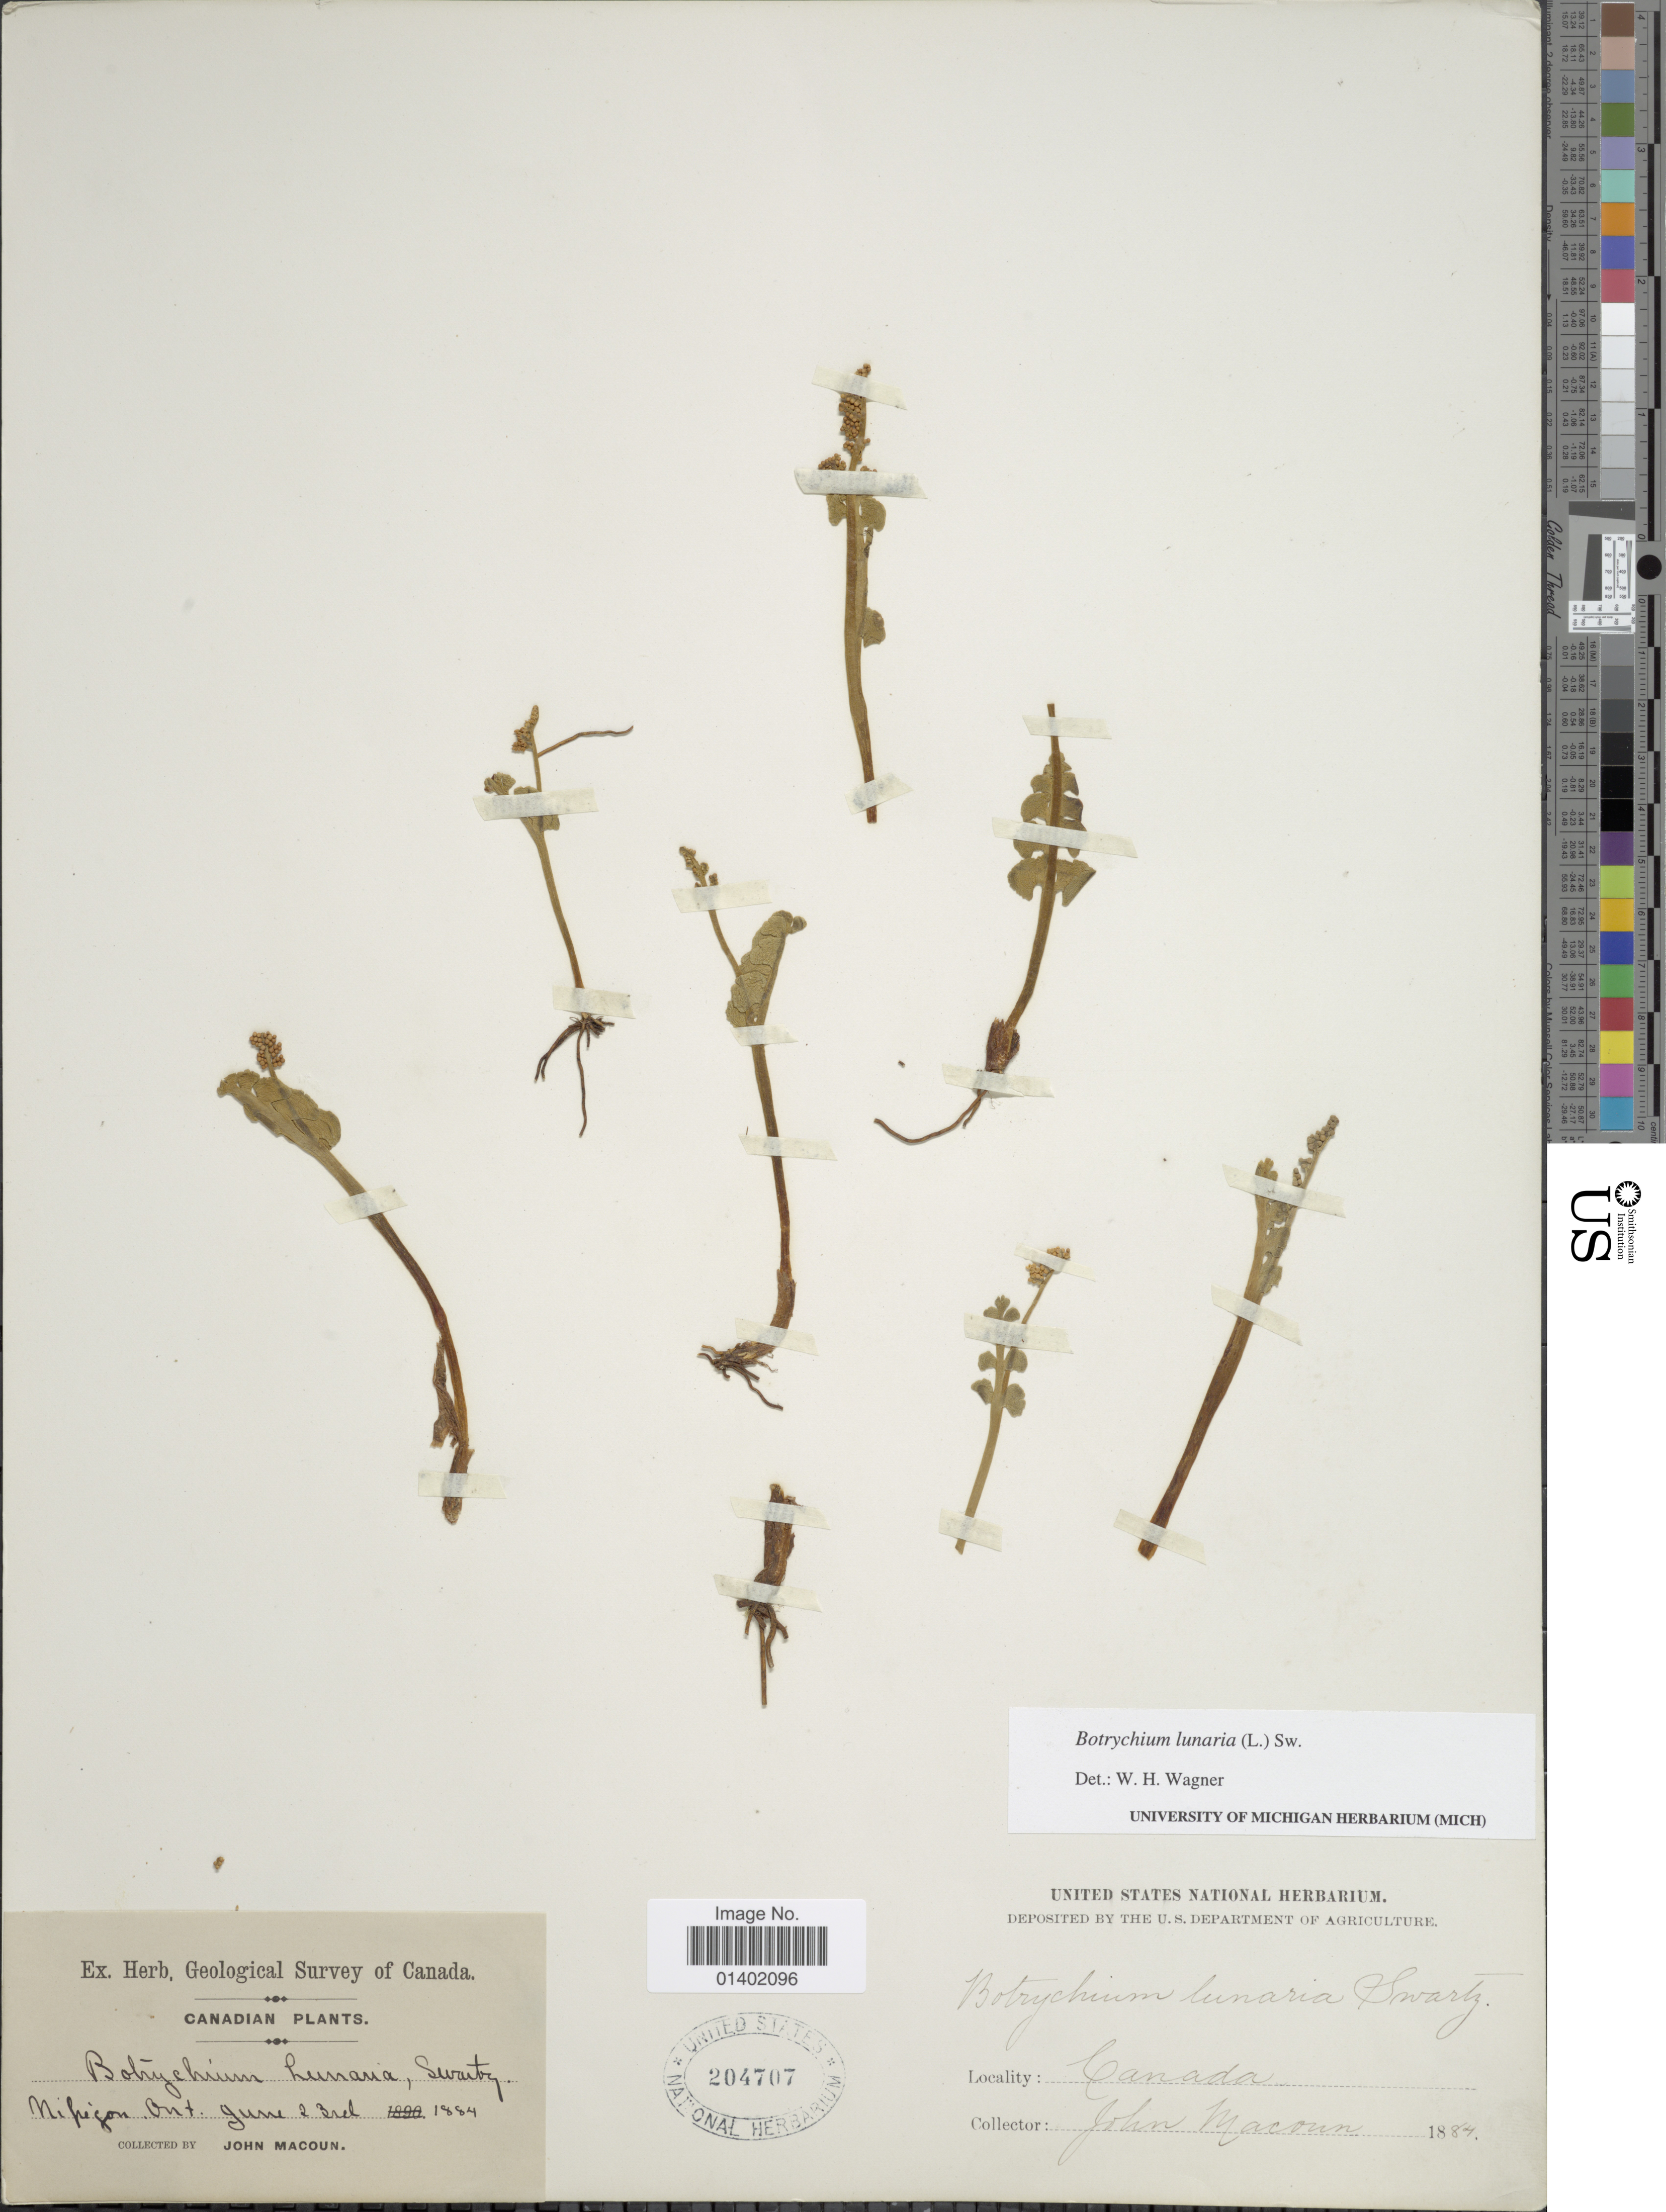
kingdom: Plantae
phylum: Tracheophyta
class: Polypodiopsida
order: Ophioglossales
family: Ophioglossaceae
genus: Botrychium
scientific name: Botrychium lunaria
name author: (L.) Sw.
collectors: J. Macoun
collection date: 1884-06-23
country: Canada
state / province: Ontario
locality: Nifigon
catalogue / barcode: US 204707